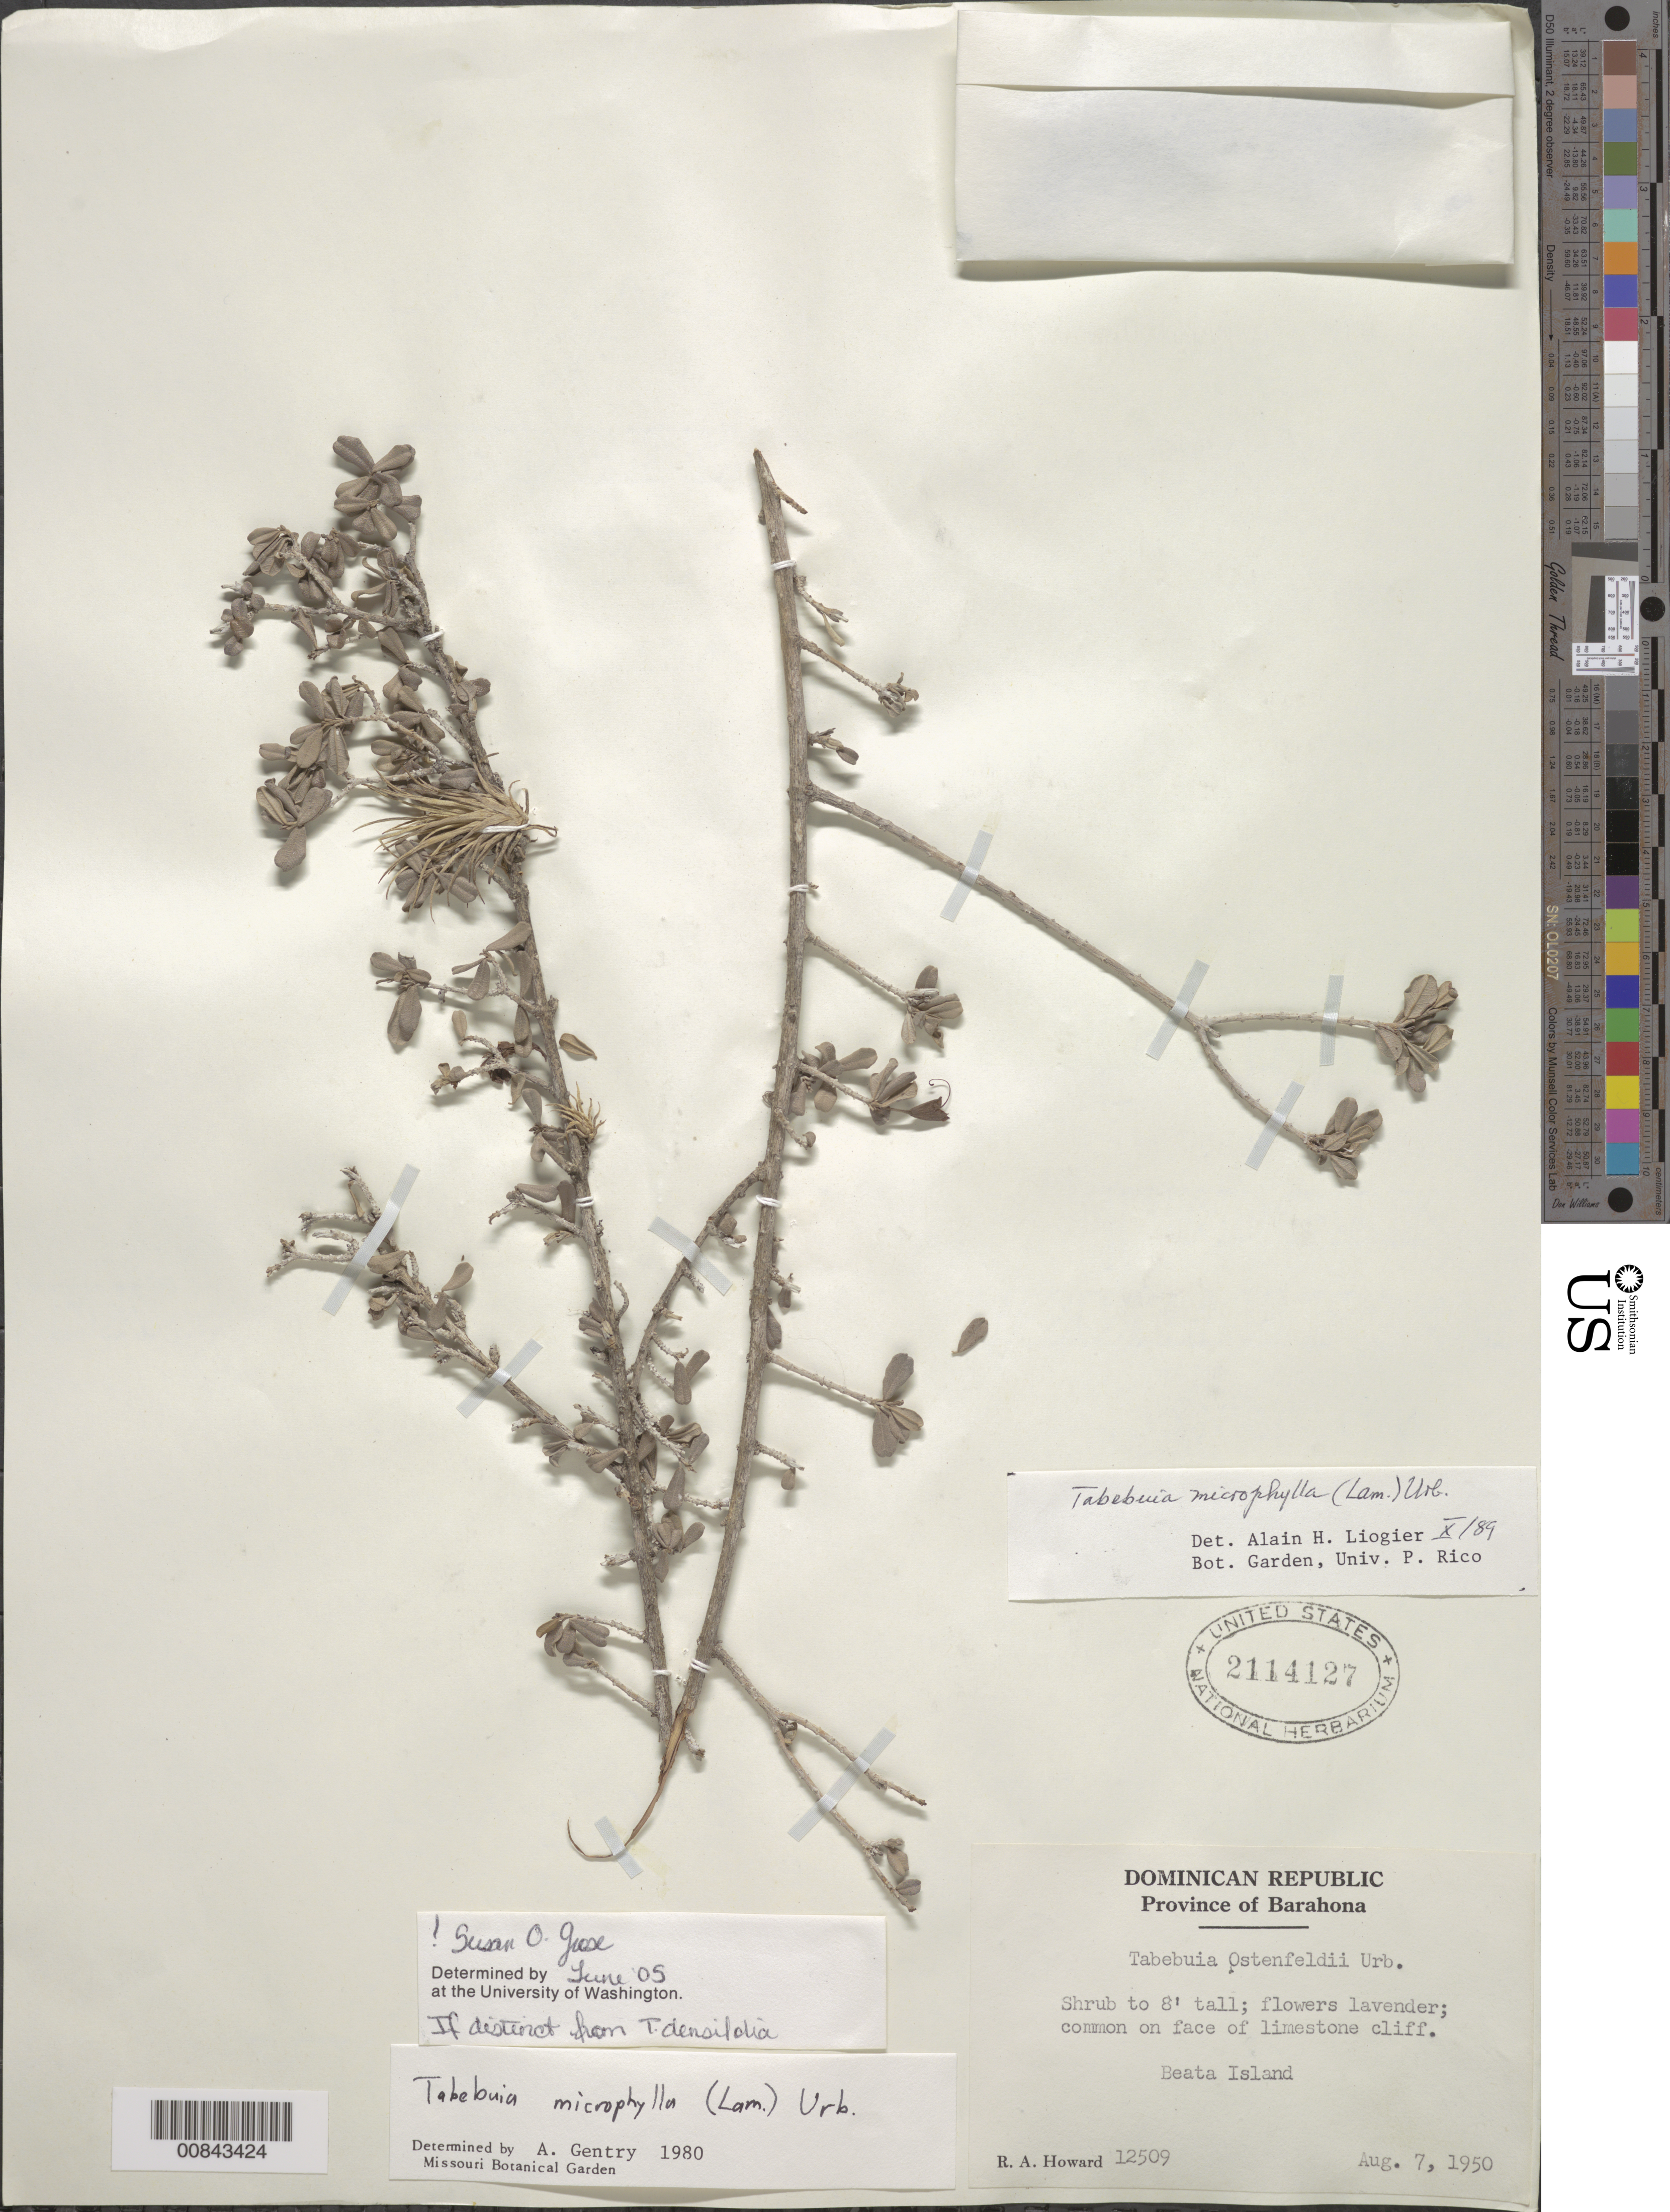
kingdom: Plantae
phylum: Tracheophyta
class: Magnoliopsida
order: Lamiales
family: Bignoniaceae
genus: Tabebuia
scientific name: Tabebuia microphylla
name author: (Lam.) Urb.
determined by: Grose, S. O.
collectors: R. A. Howard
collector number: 12509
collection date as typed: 07 Aug 1950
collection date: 1950-08-07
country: Dominican Republic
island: Hispaniola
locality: Beata Island.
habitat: on face of limestone cliff.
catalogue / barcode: US 2114127